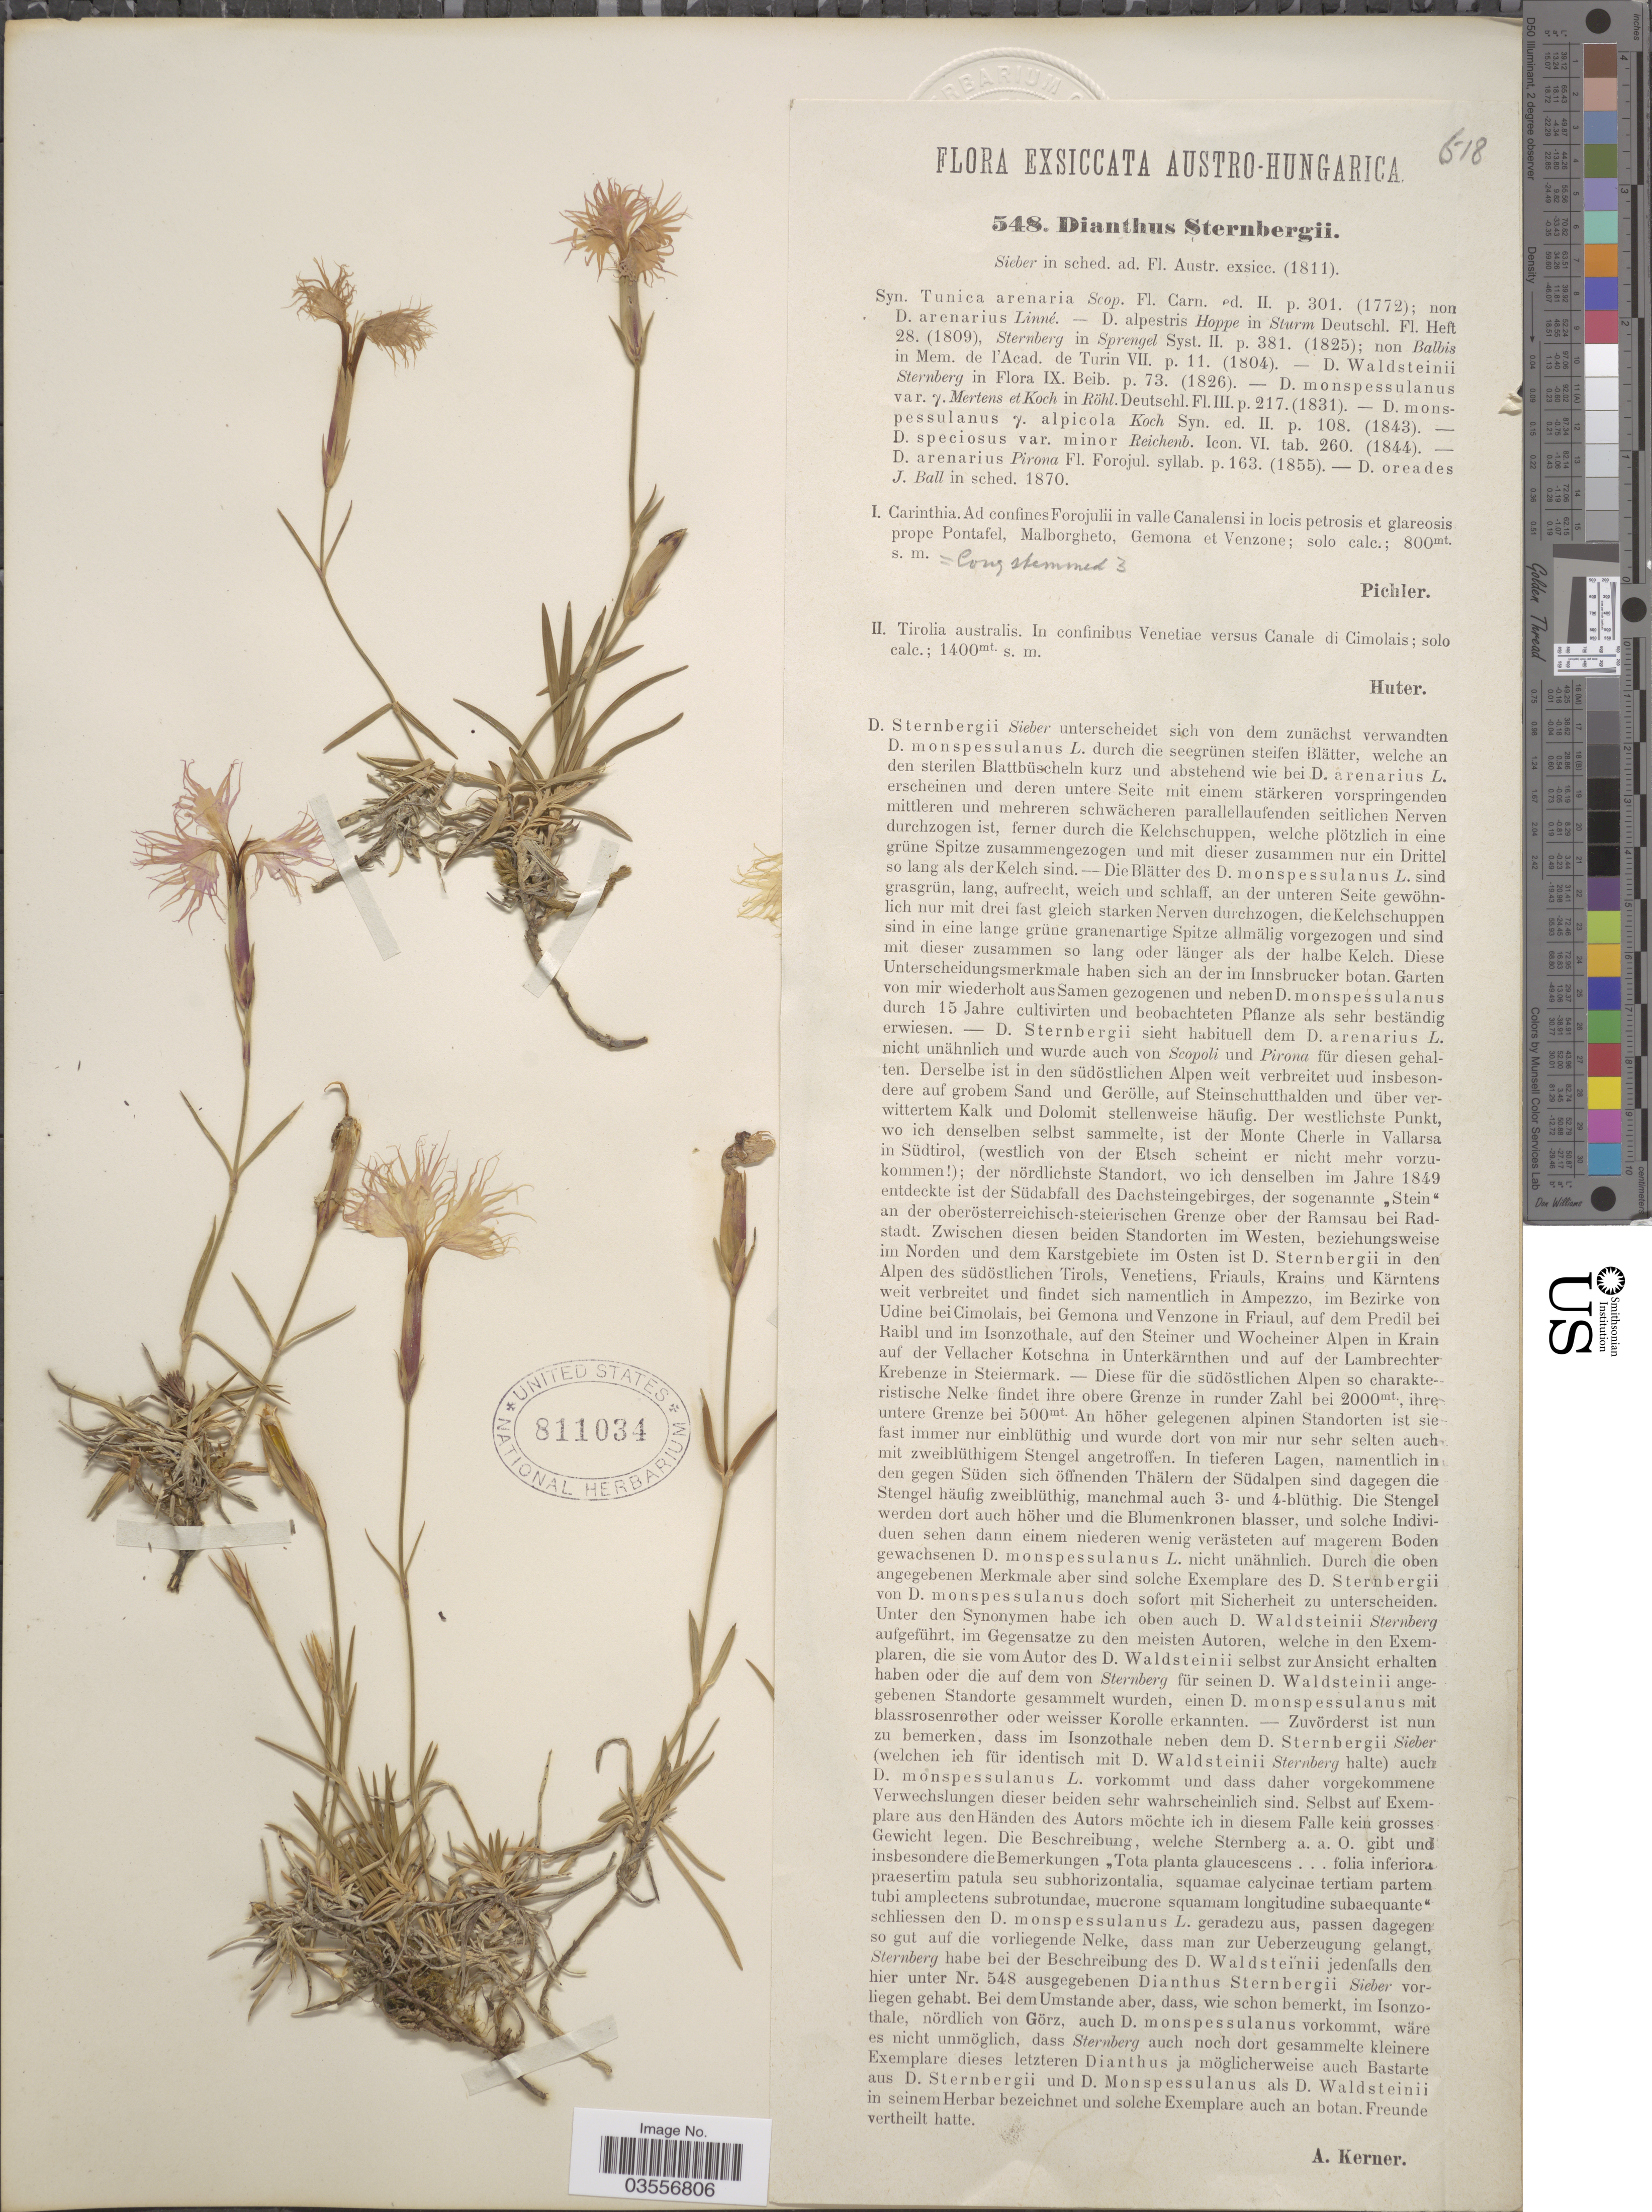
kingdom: Plantae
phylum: Tracheophyta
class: Magnoliopsida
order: Caryophyllales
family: Caryophyllaceae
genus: Dianthus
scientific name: Dianthus sternbergii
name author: Sieber ex Capelli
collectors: Pichler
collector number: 548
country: Italy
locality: Austro-Hungarica. Carinthia. Ad confines Forojulii in valle Canalensi in locis petrosis et glareosis prope Pontafel, Malborgheto, Gemona et Venzone.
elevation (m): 800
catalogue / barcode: US 811034